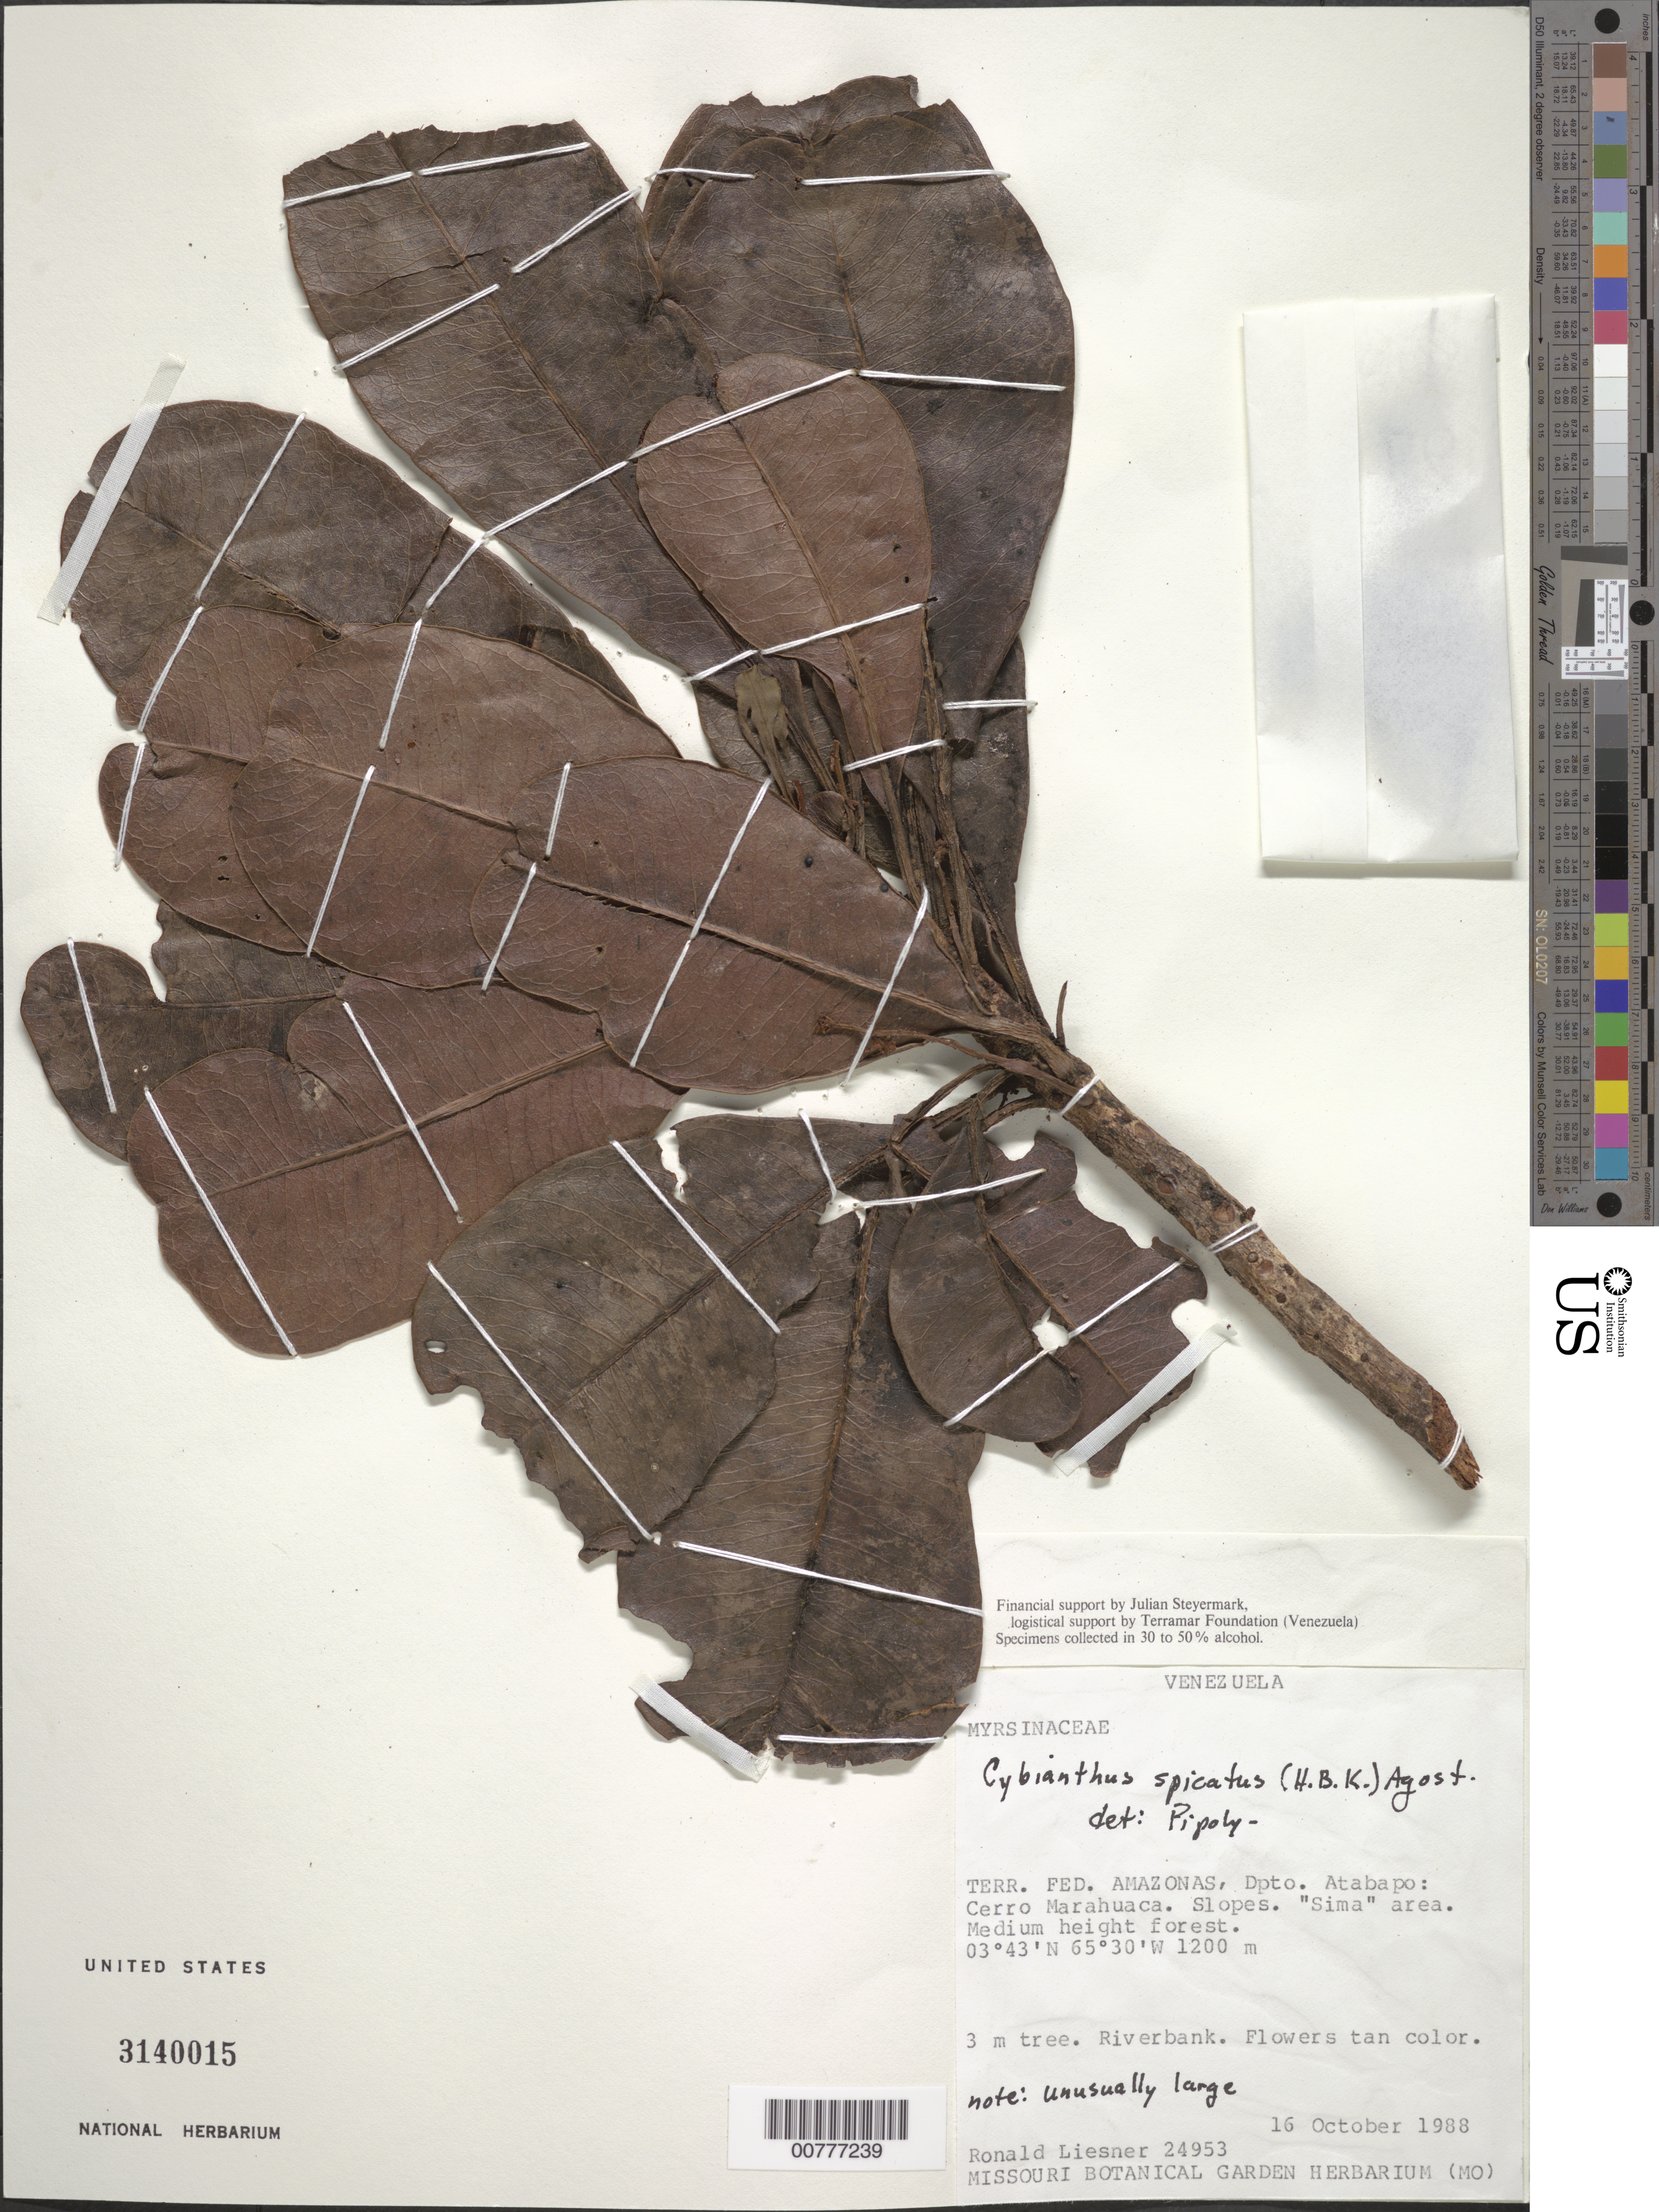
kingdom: Plantae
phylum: Tracheophyta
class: Magnoliopsida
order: Ericales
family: Primulaceae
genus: Cybianthus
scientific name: Cybianthus spicatus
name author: (Kunth) G. Agostini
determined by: Pipoly, J. J., III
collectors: R. L. Liesner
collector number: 24953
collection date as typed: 16-Oct-88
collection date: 1988-10-16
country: Venezuela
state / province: Amazonas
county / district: Atabapo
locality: Cerro Marahuaca, "Sima" area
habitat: River bank, medium height forest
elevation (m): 1200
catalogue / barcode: US 3140015